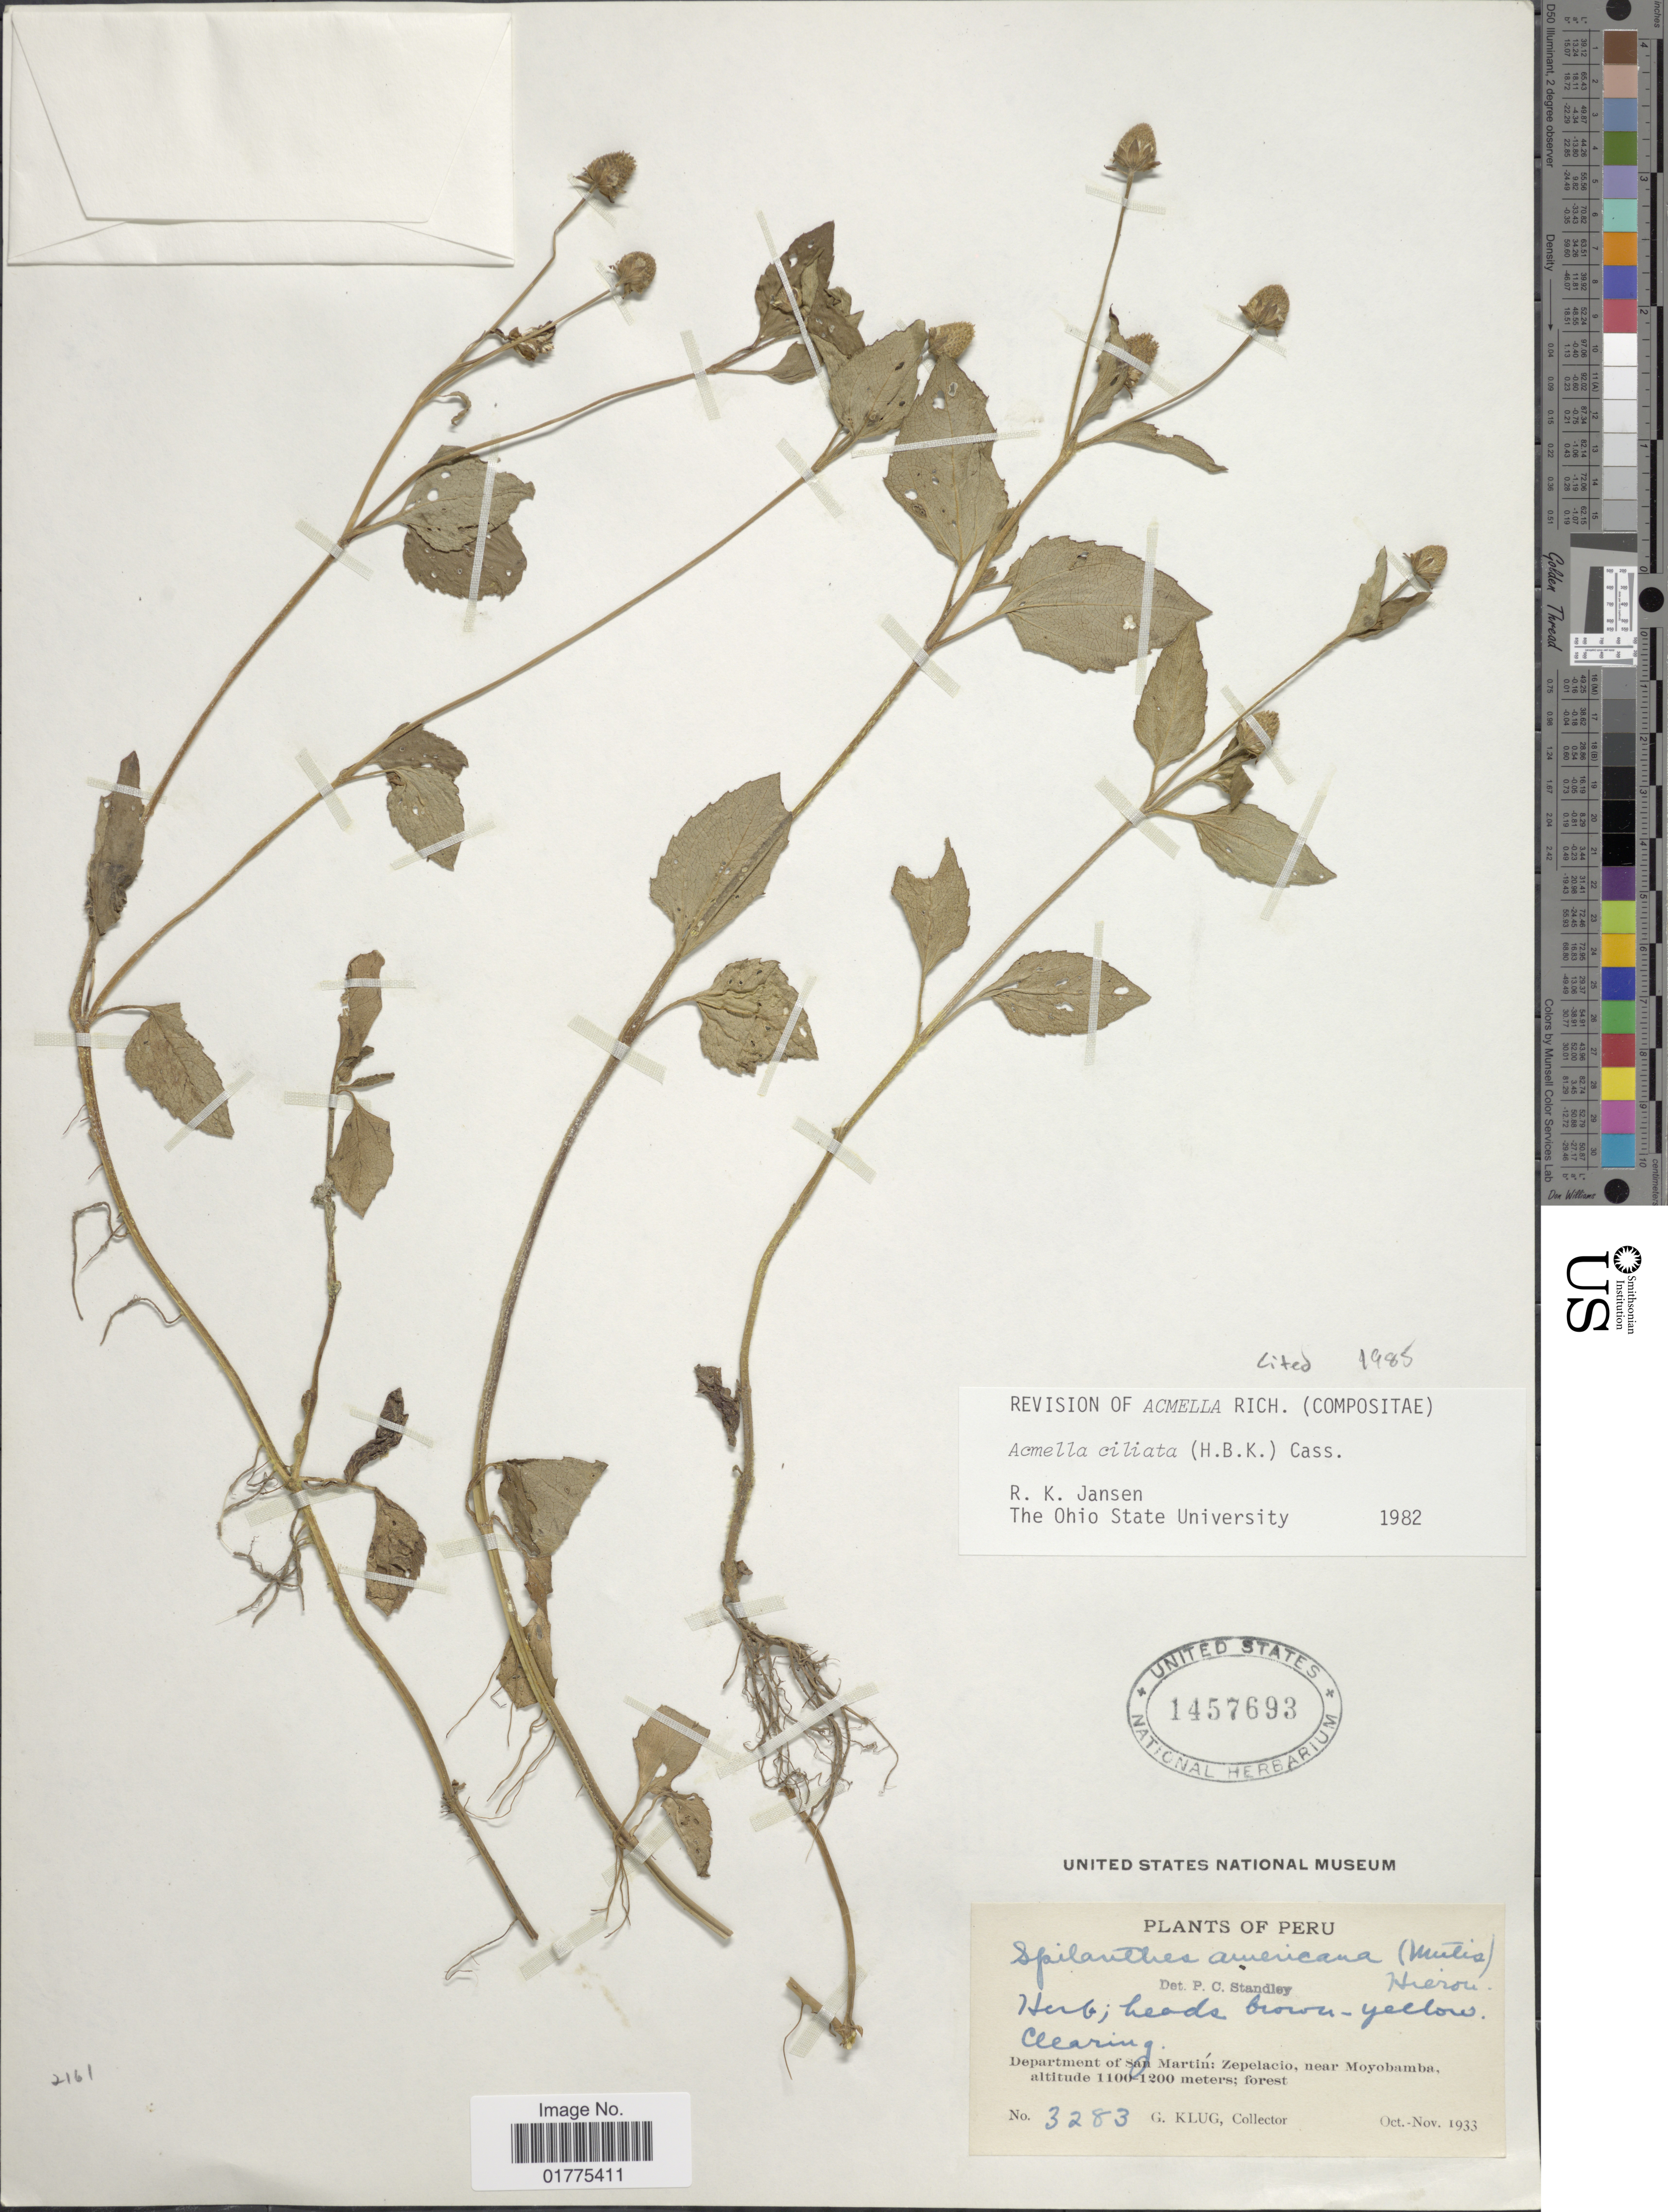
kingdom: Plantae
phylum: Tracheophyta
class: Magnoliopsida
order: Asterales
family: Asteraceae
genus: Acmella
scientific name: Acmella ciliata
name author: (Kunth) Cass.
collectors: G. Klug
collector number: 3283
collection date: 1933-10/1933-11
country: Peru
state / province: San Martín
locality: Department of San Martin: Zepelacio, near Moyobamba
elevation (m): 1100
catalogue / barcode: US 1457693